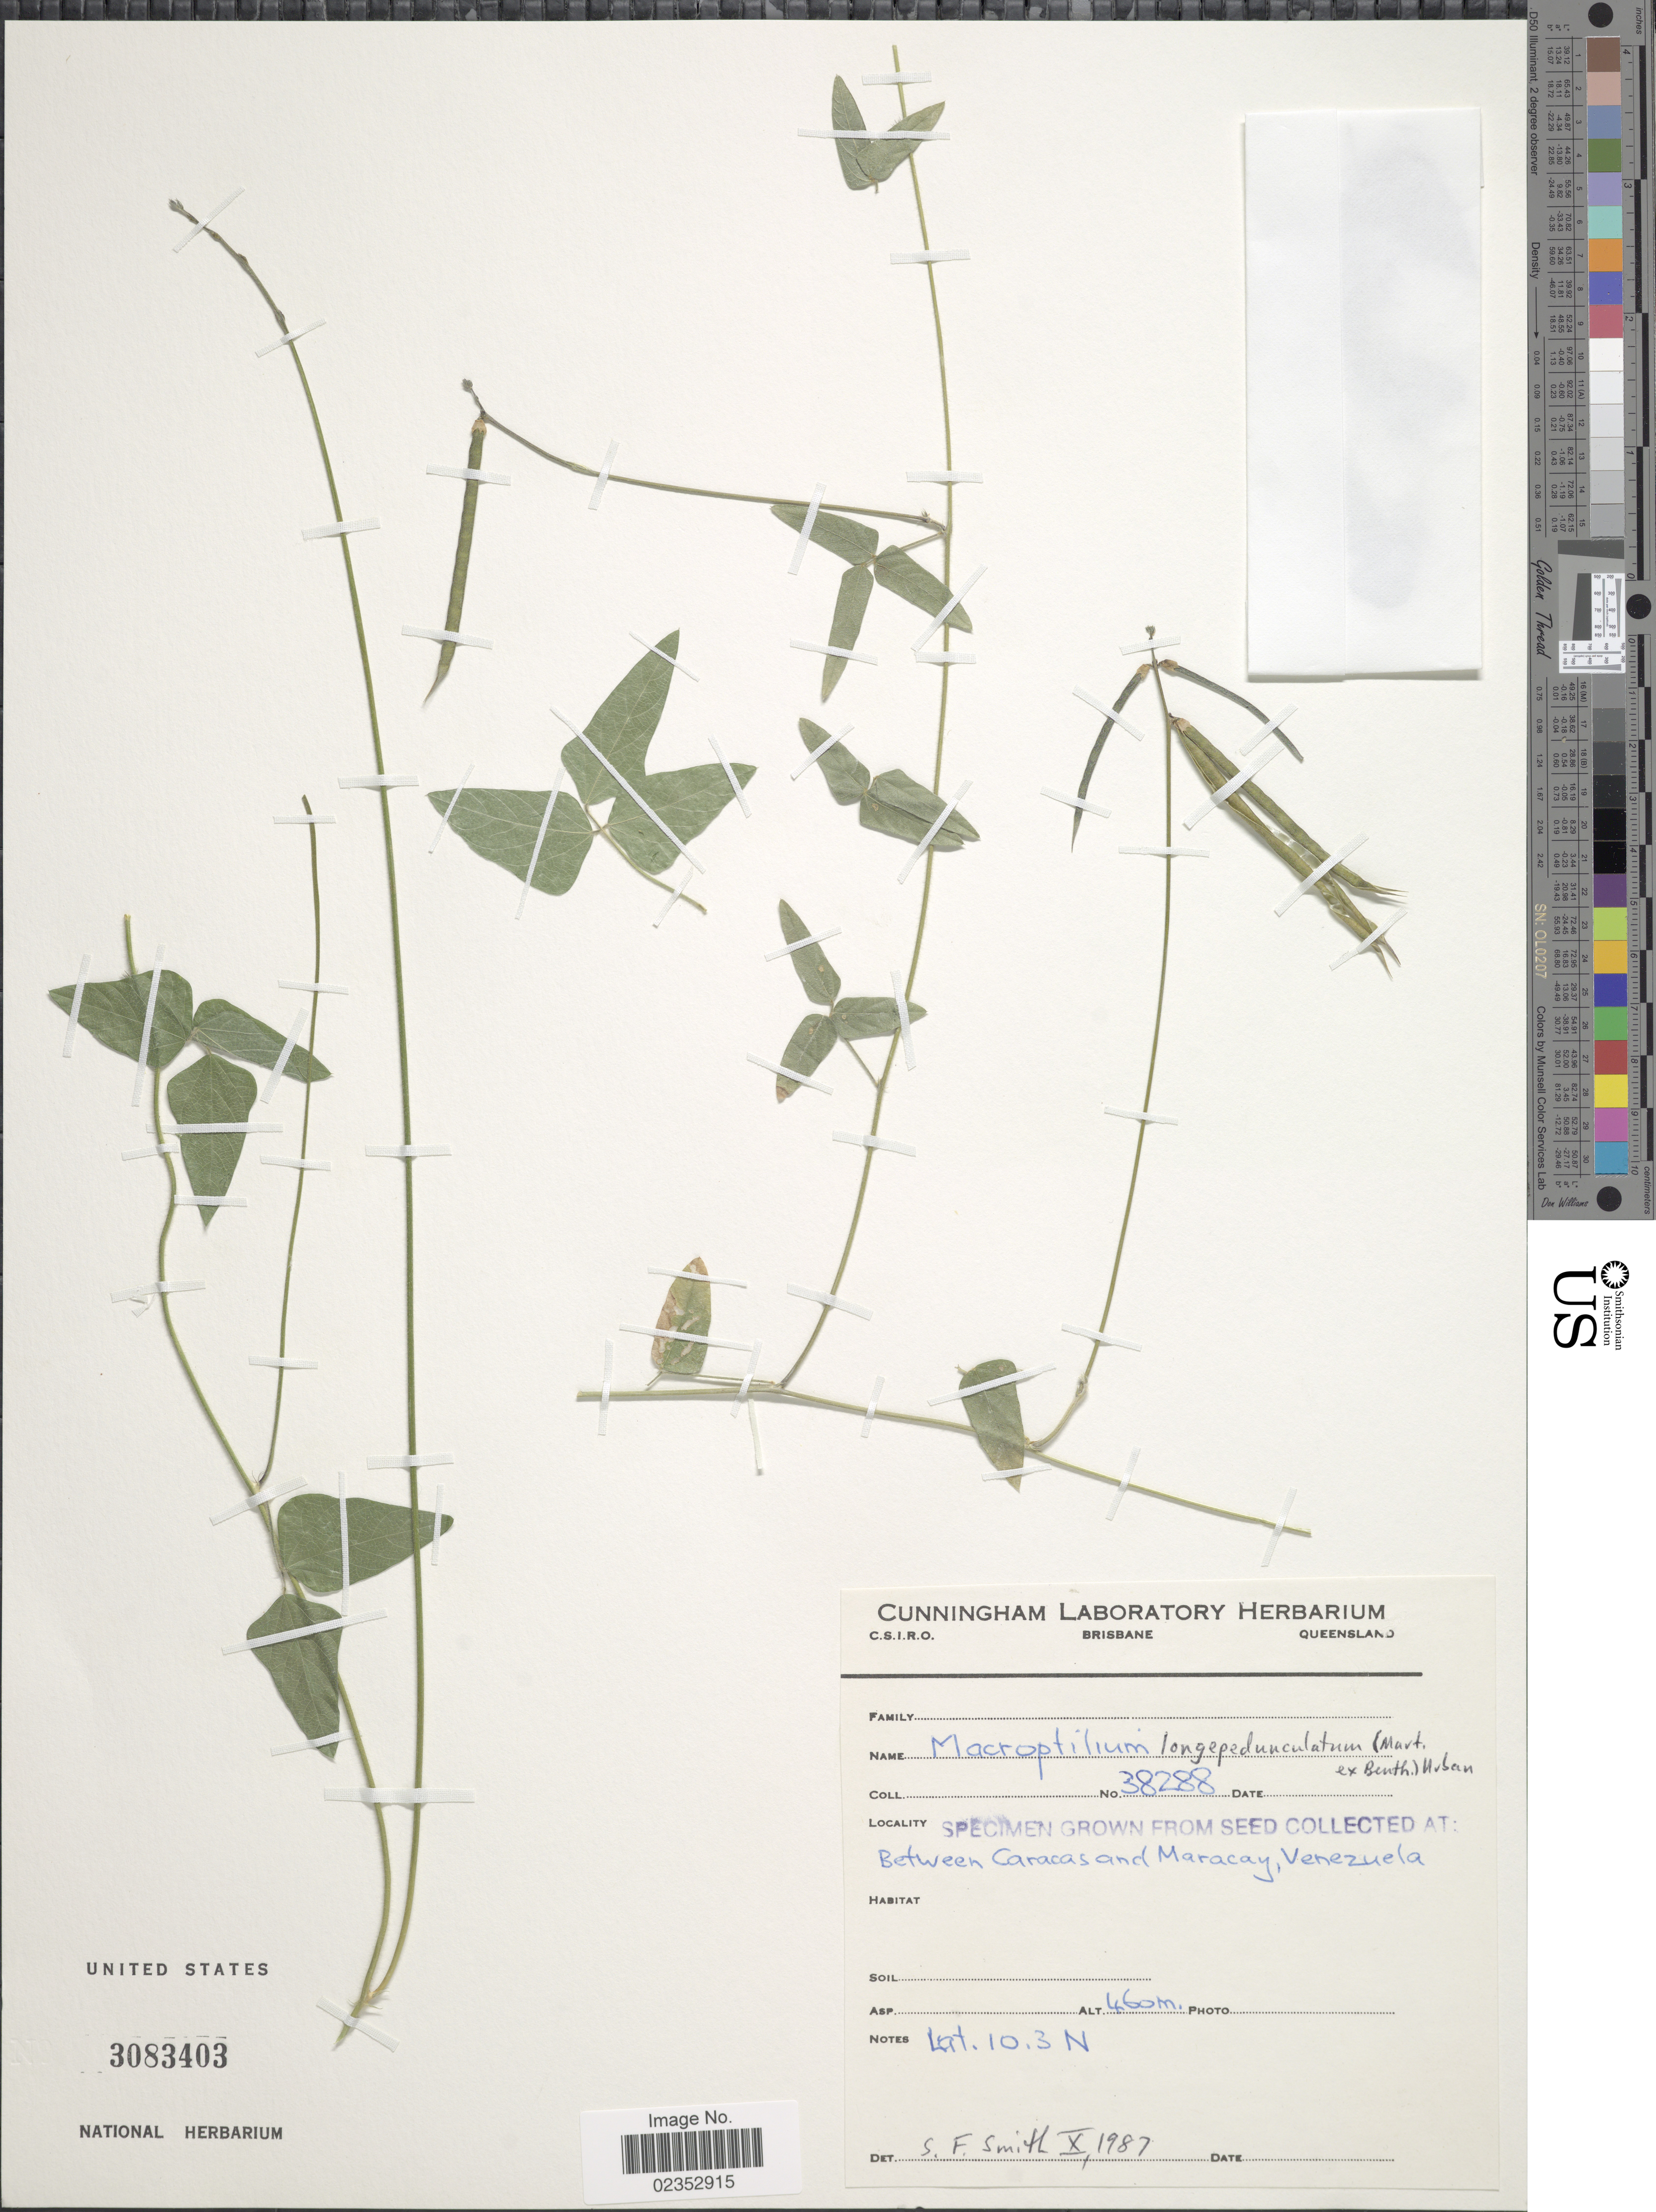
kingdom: Plantae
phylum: Tracheophyta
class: Magnoliopsida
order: Fabales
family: Fabaceae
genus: Macroptilium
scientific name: Macroptilium gracile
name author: (Poepp. ex Benth.) Urb.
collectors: Ex Herb. Cunningham Laboratory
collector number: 38288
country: Venezuela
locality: Between Caracas and Maracay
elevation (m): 460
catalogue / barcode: US 3083403